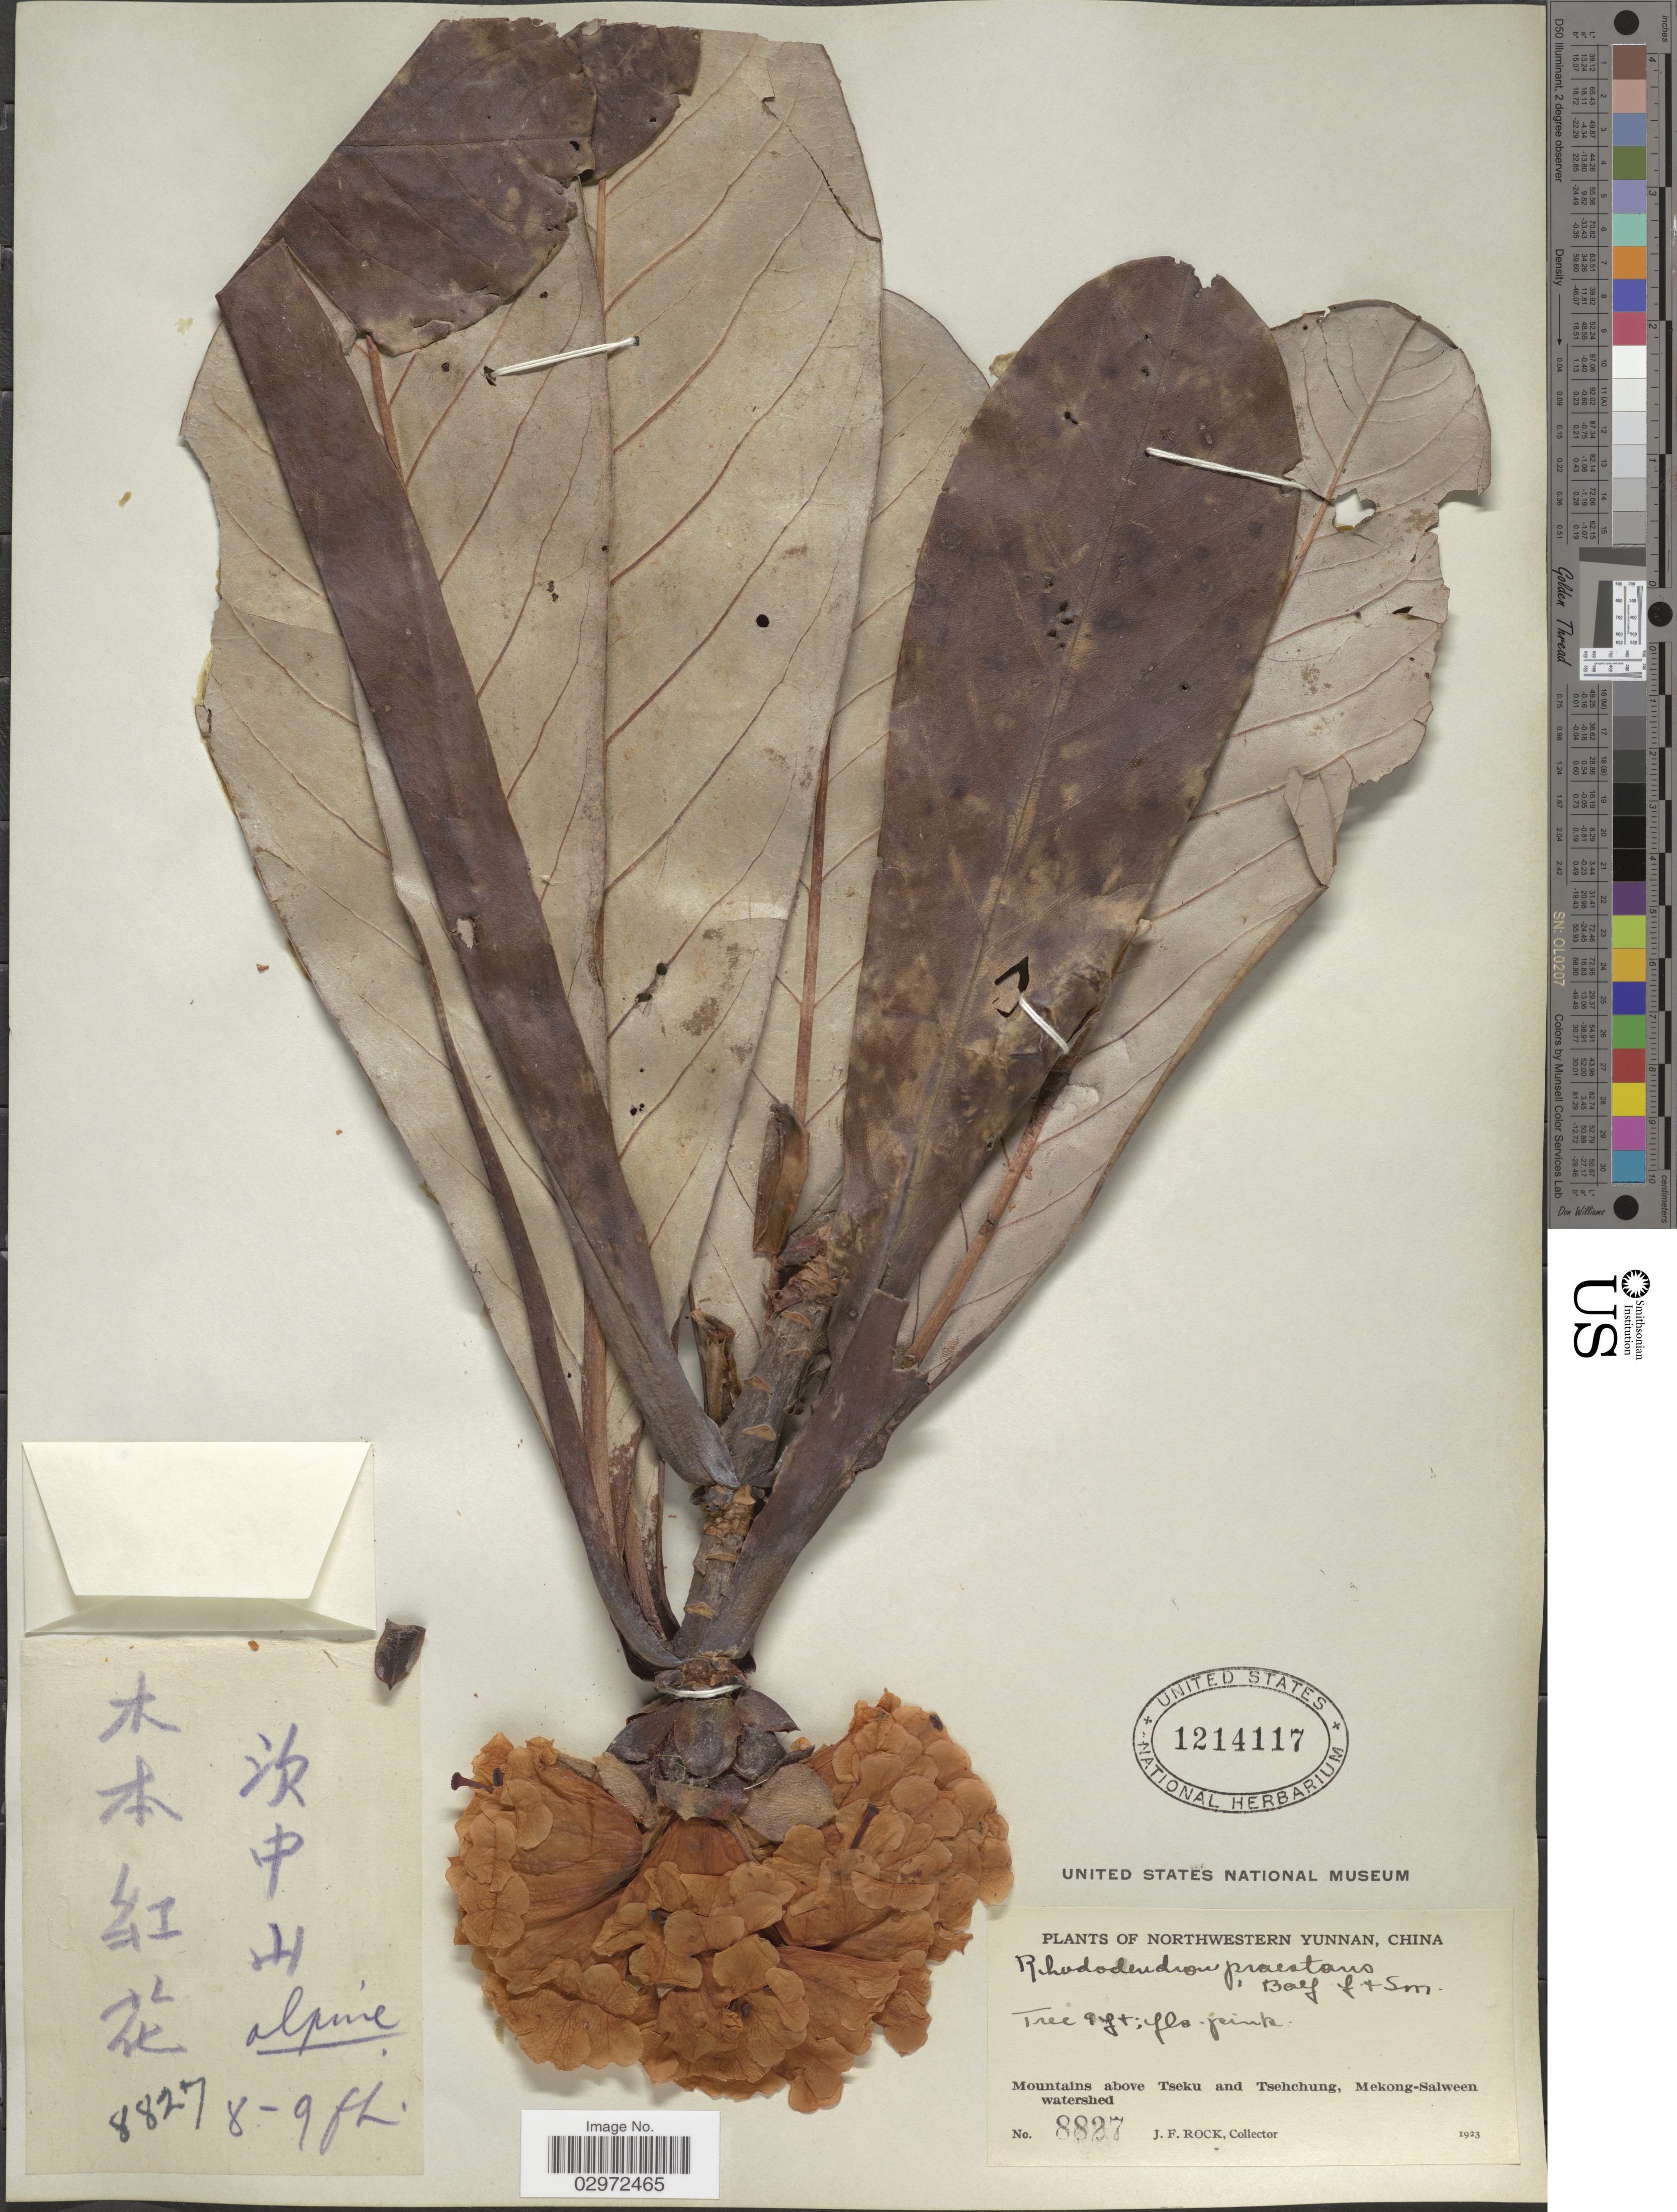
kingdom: Plantae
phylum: Tracheophyta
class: Magnoliopsida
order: Ericales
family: Ericaceae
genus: Rhododendron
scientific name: Rhododendron praestans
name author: Balf. f. & W.W. Sm.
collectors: J. Rock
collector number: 8827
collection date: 1923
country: China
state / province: Yunnan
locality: Northwestern Yunnan, Mountains above Tseku and Tsehchung, Mekong-Salween watershed.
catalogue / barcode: US 1214117